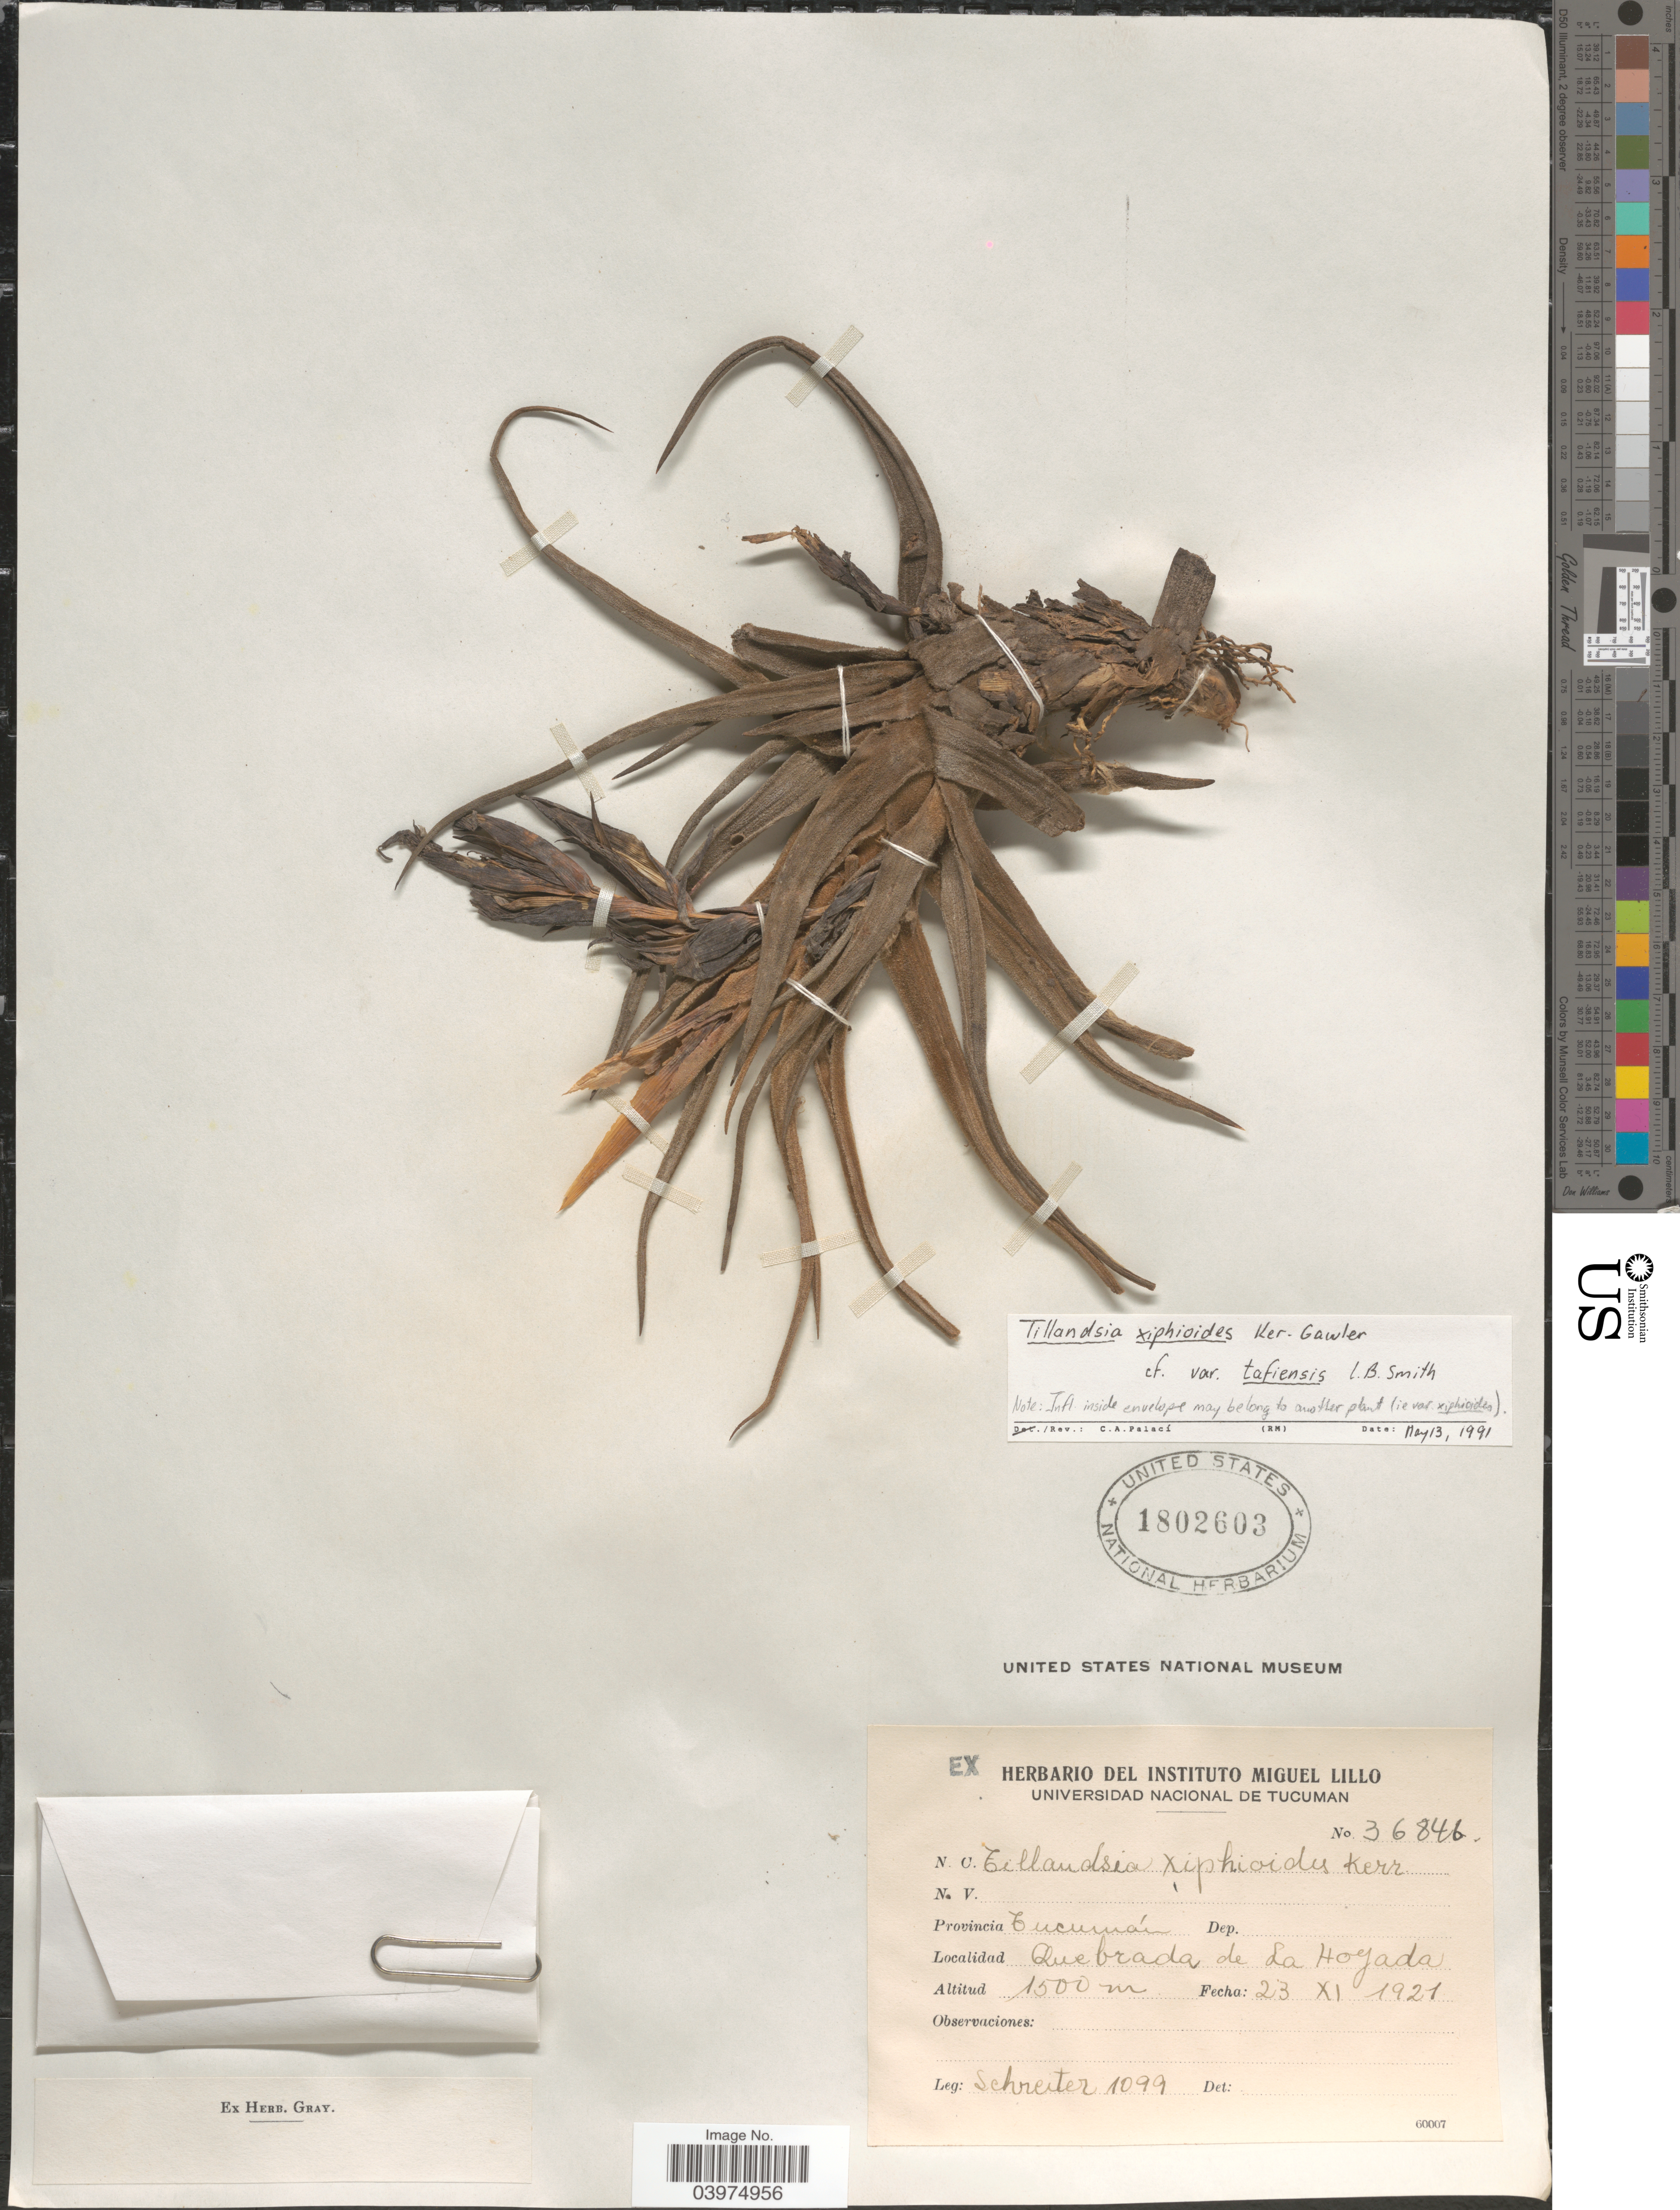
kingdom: Plantae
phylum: Tracheophyta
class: Liliopsida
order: Poales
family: Bromeliaceae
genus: Tillandsia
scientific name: Tillandsia xiphioides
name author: Ker Gawl.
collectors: -. Schreiter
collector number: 1099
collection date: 1921-11-23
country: Argentina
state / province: Tucuman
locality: Quebrada de La Hoyada.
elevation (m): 1500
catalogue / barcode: US 1802603